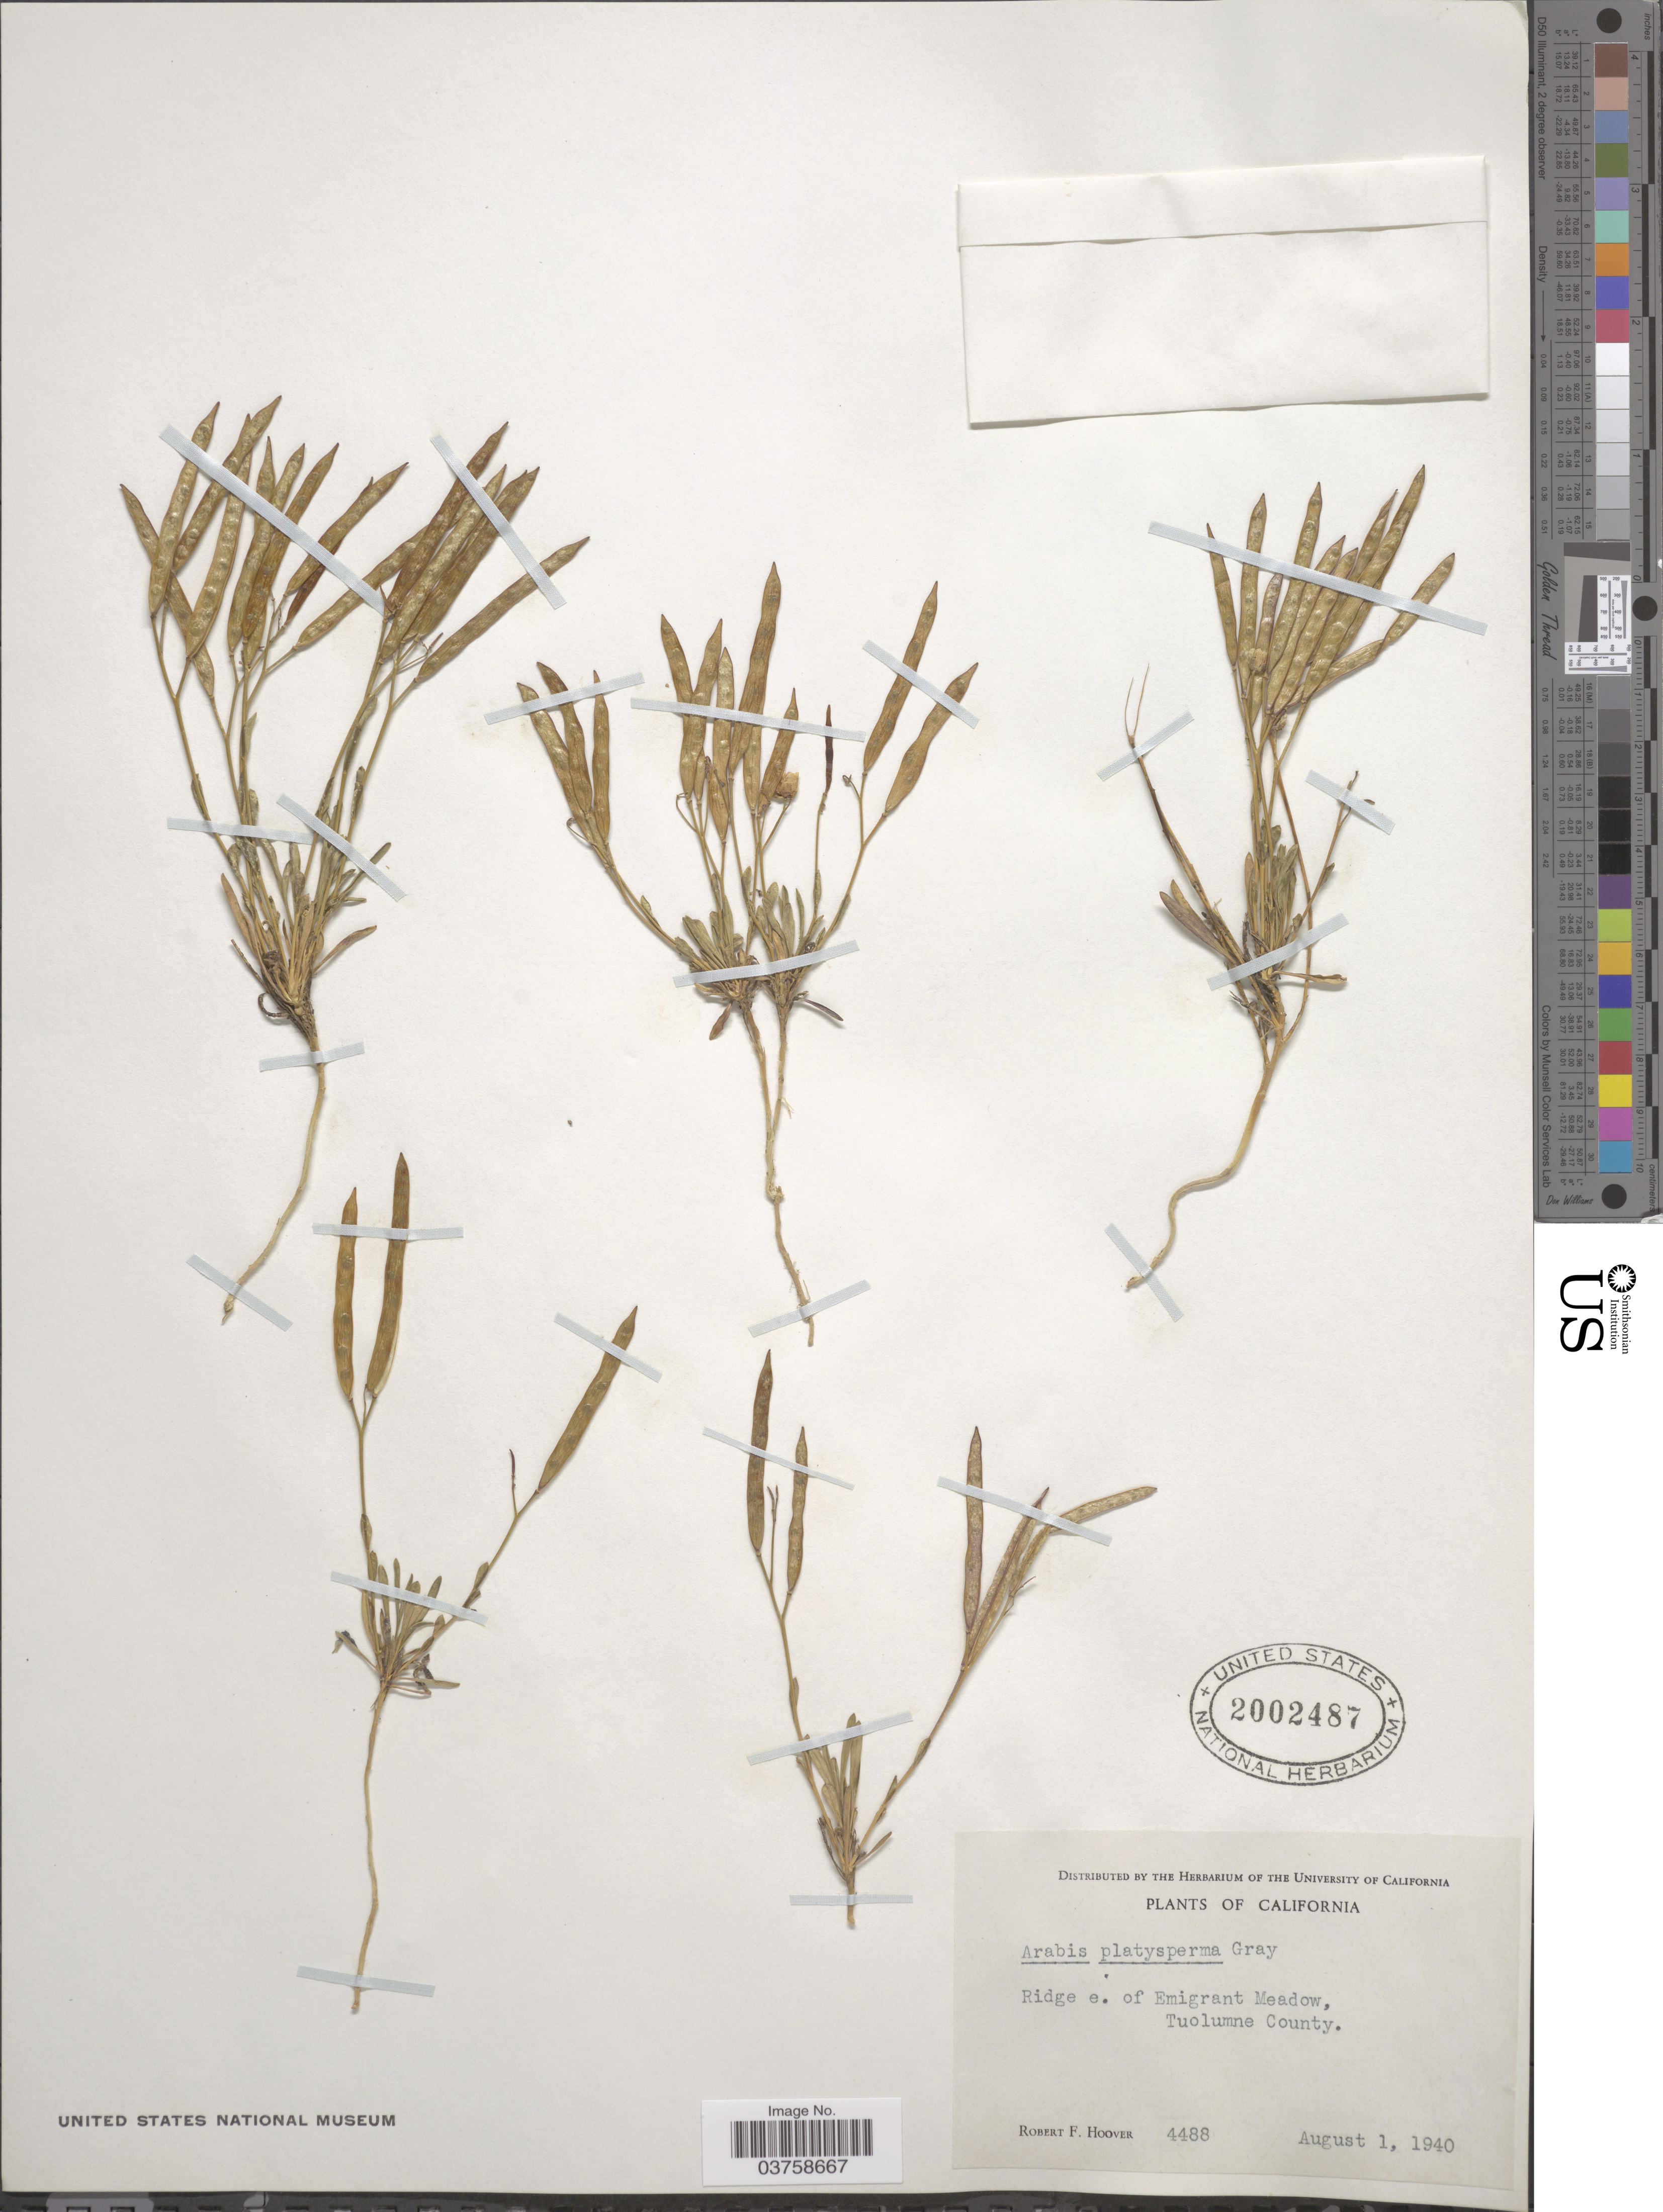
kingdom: Plantae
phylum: Tracheophyta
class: Magnoliopsida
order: Brassicales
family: Brassicaceae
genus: Arabis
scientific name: Arabis platysperma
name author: A. Gray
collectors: R. F. Hoover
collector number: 4488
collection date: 1940-08-01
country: United States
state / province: California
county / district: Tuolumne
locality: Ridge e. of Emigrant Meadow, Tuolumme County.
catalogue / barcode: US 2002487